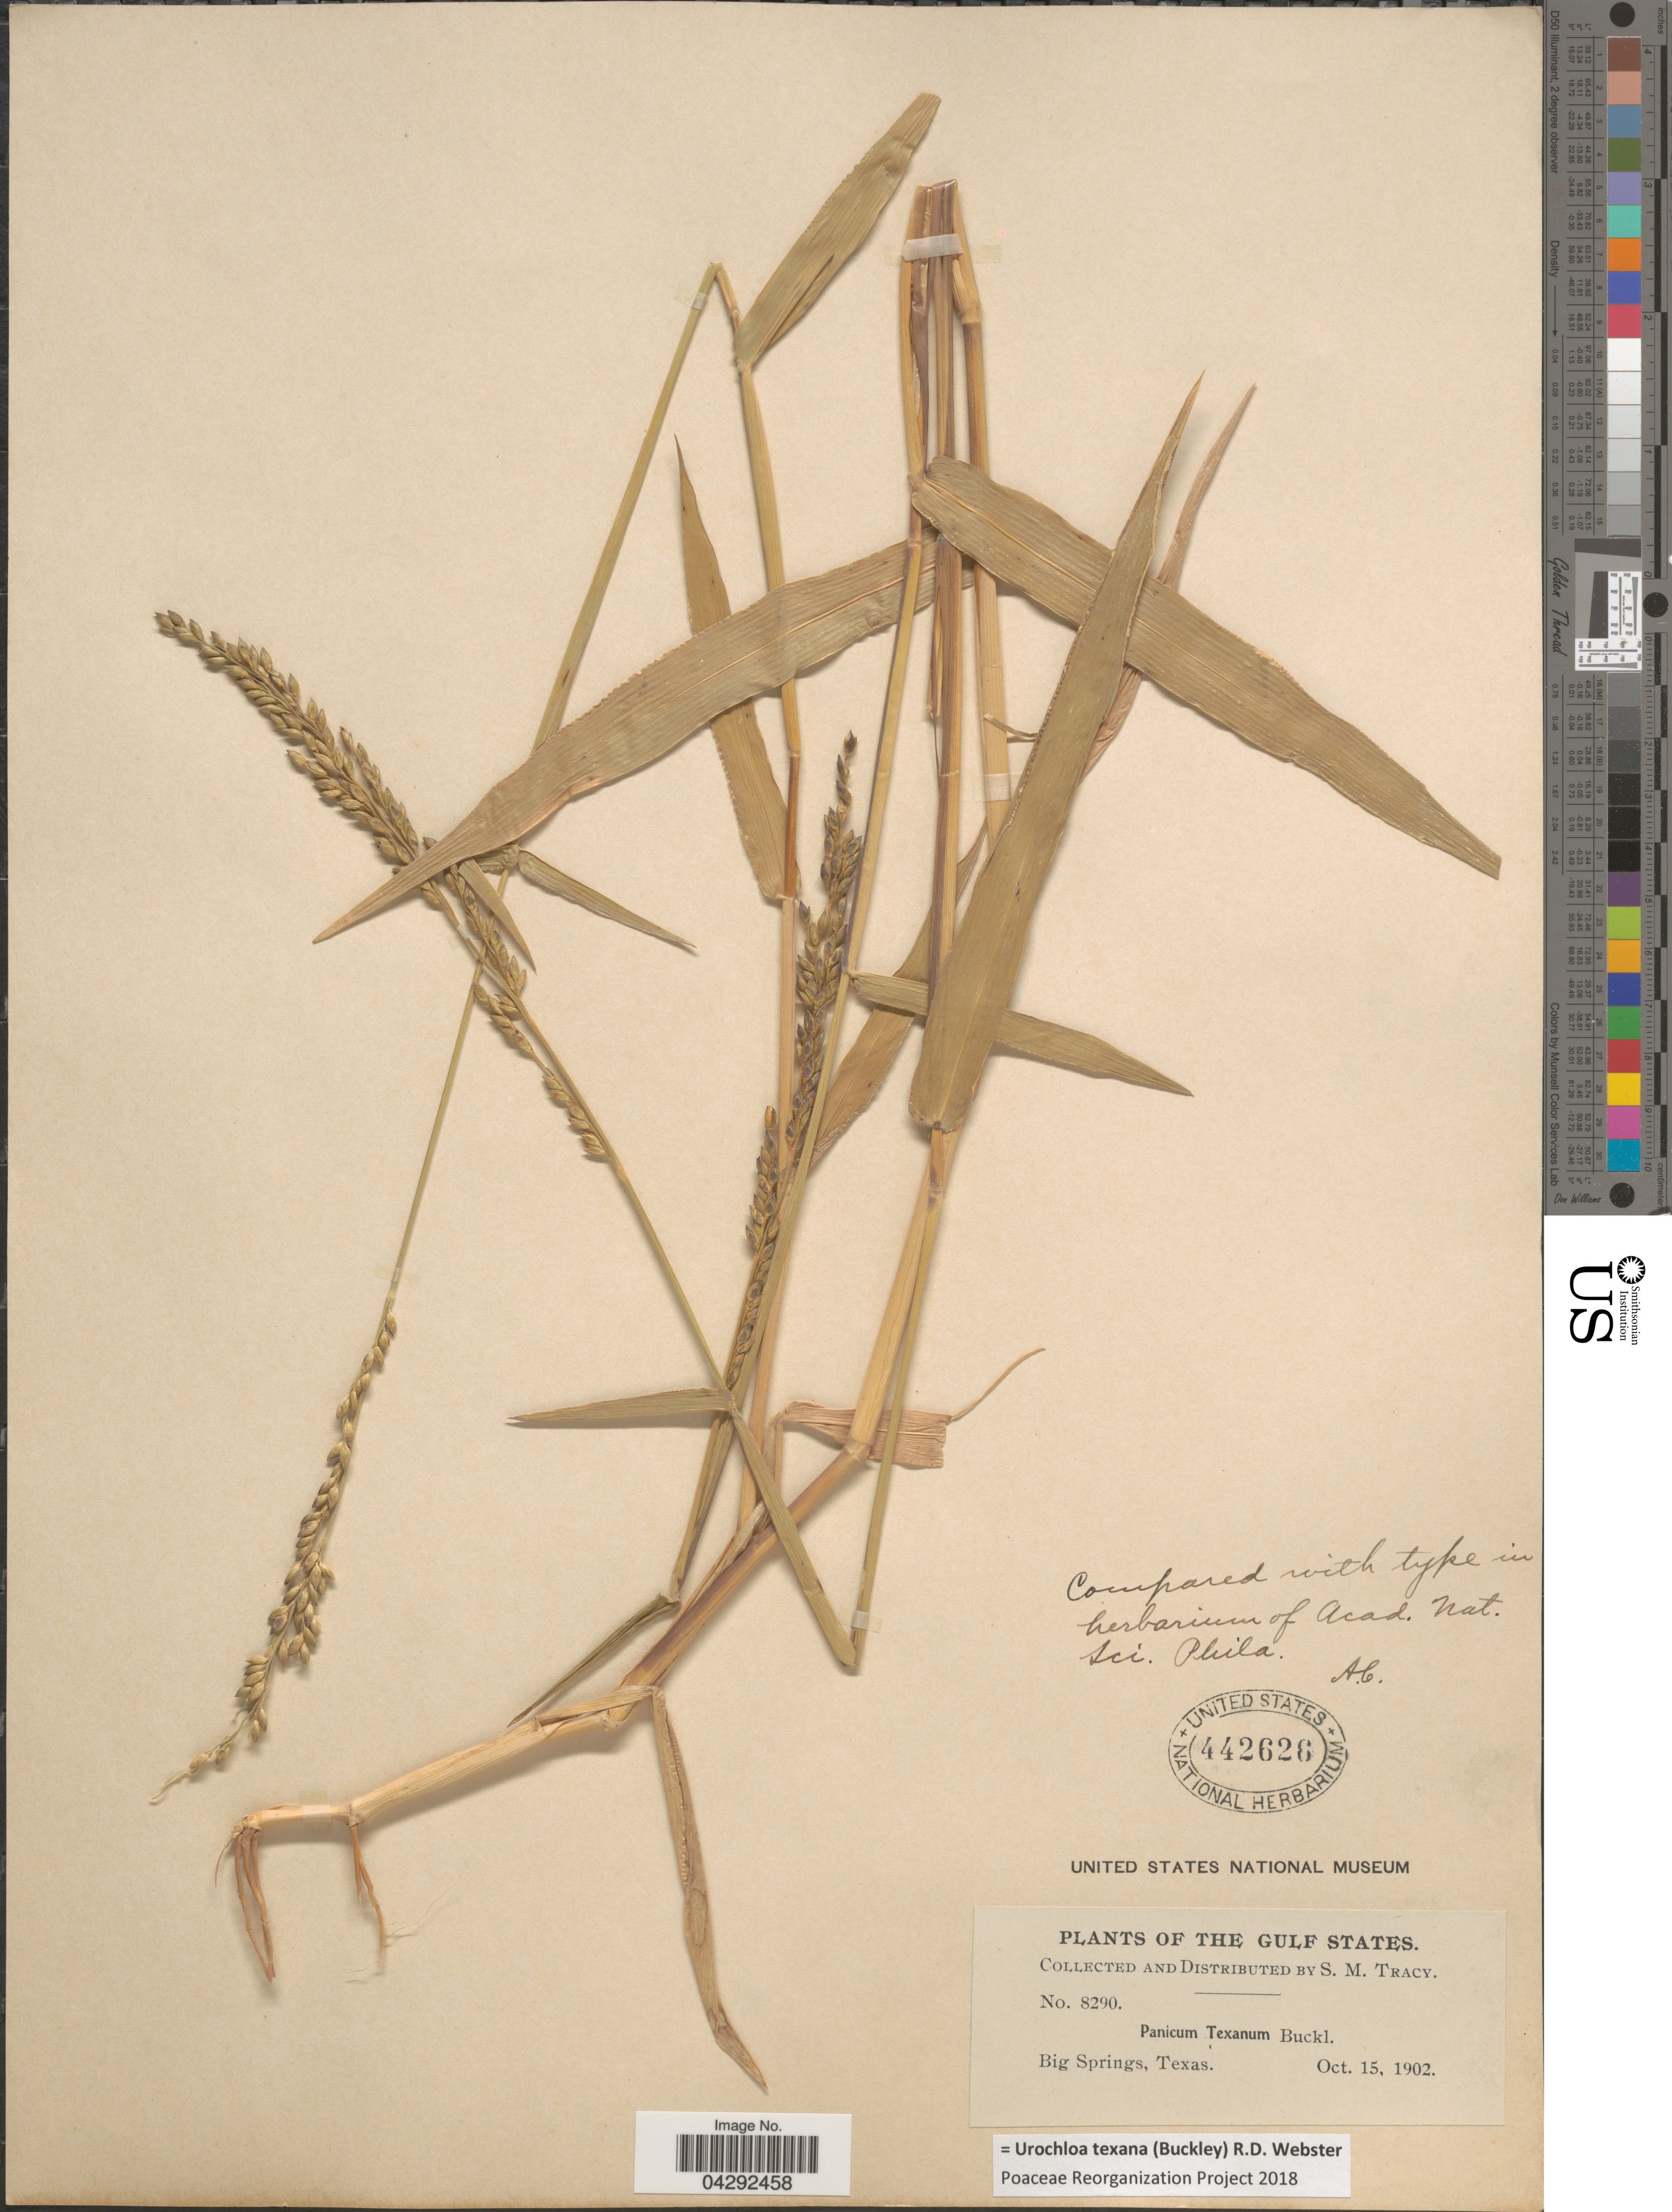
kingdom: Plantae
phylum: Tracheophyta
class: Liliopsida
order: Poales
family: Poaceae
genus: Urochloa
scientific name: Urochloa texana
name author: (Buckley) R.D. Webster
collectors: S. M. Tracy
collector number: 8290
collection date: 1902-10-15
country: United States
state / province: Texas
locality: The Gulf States. Big Springs.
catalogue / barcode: US 442626